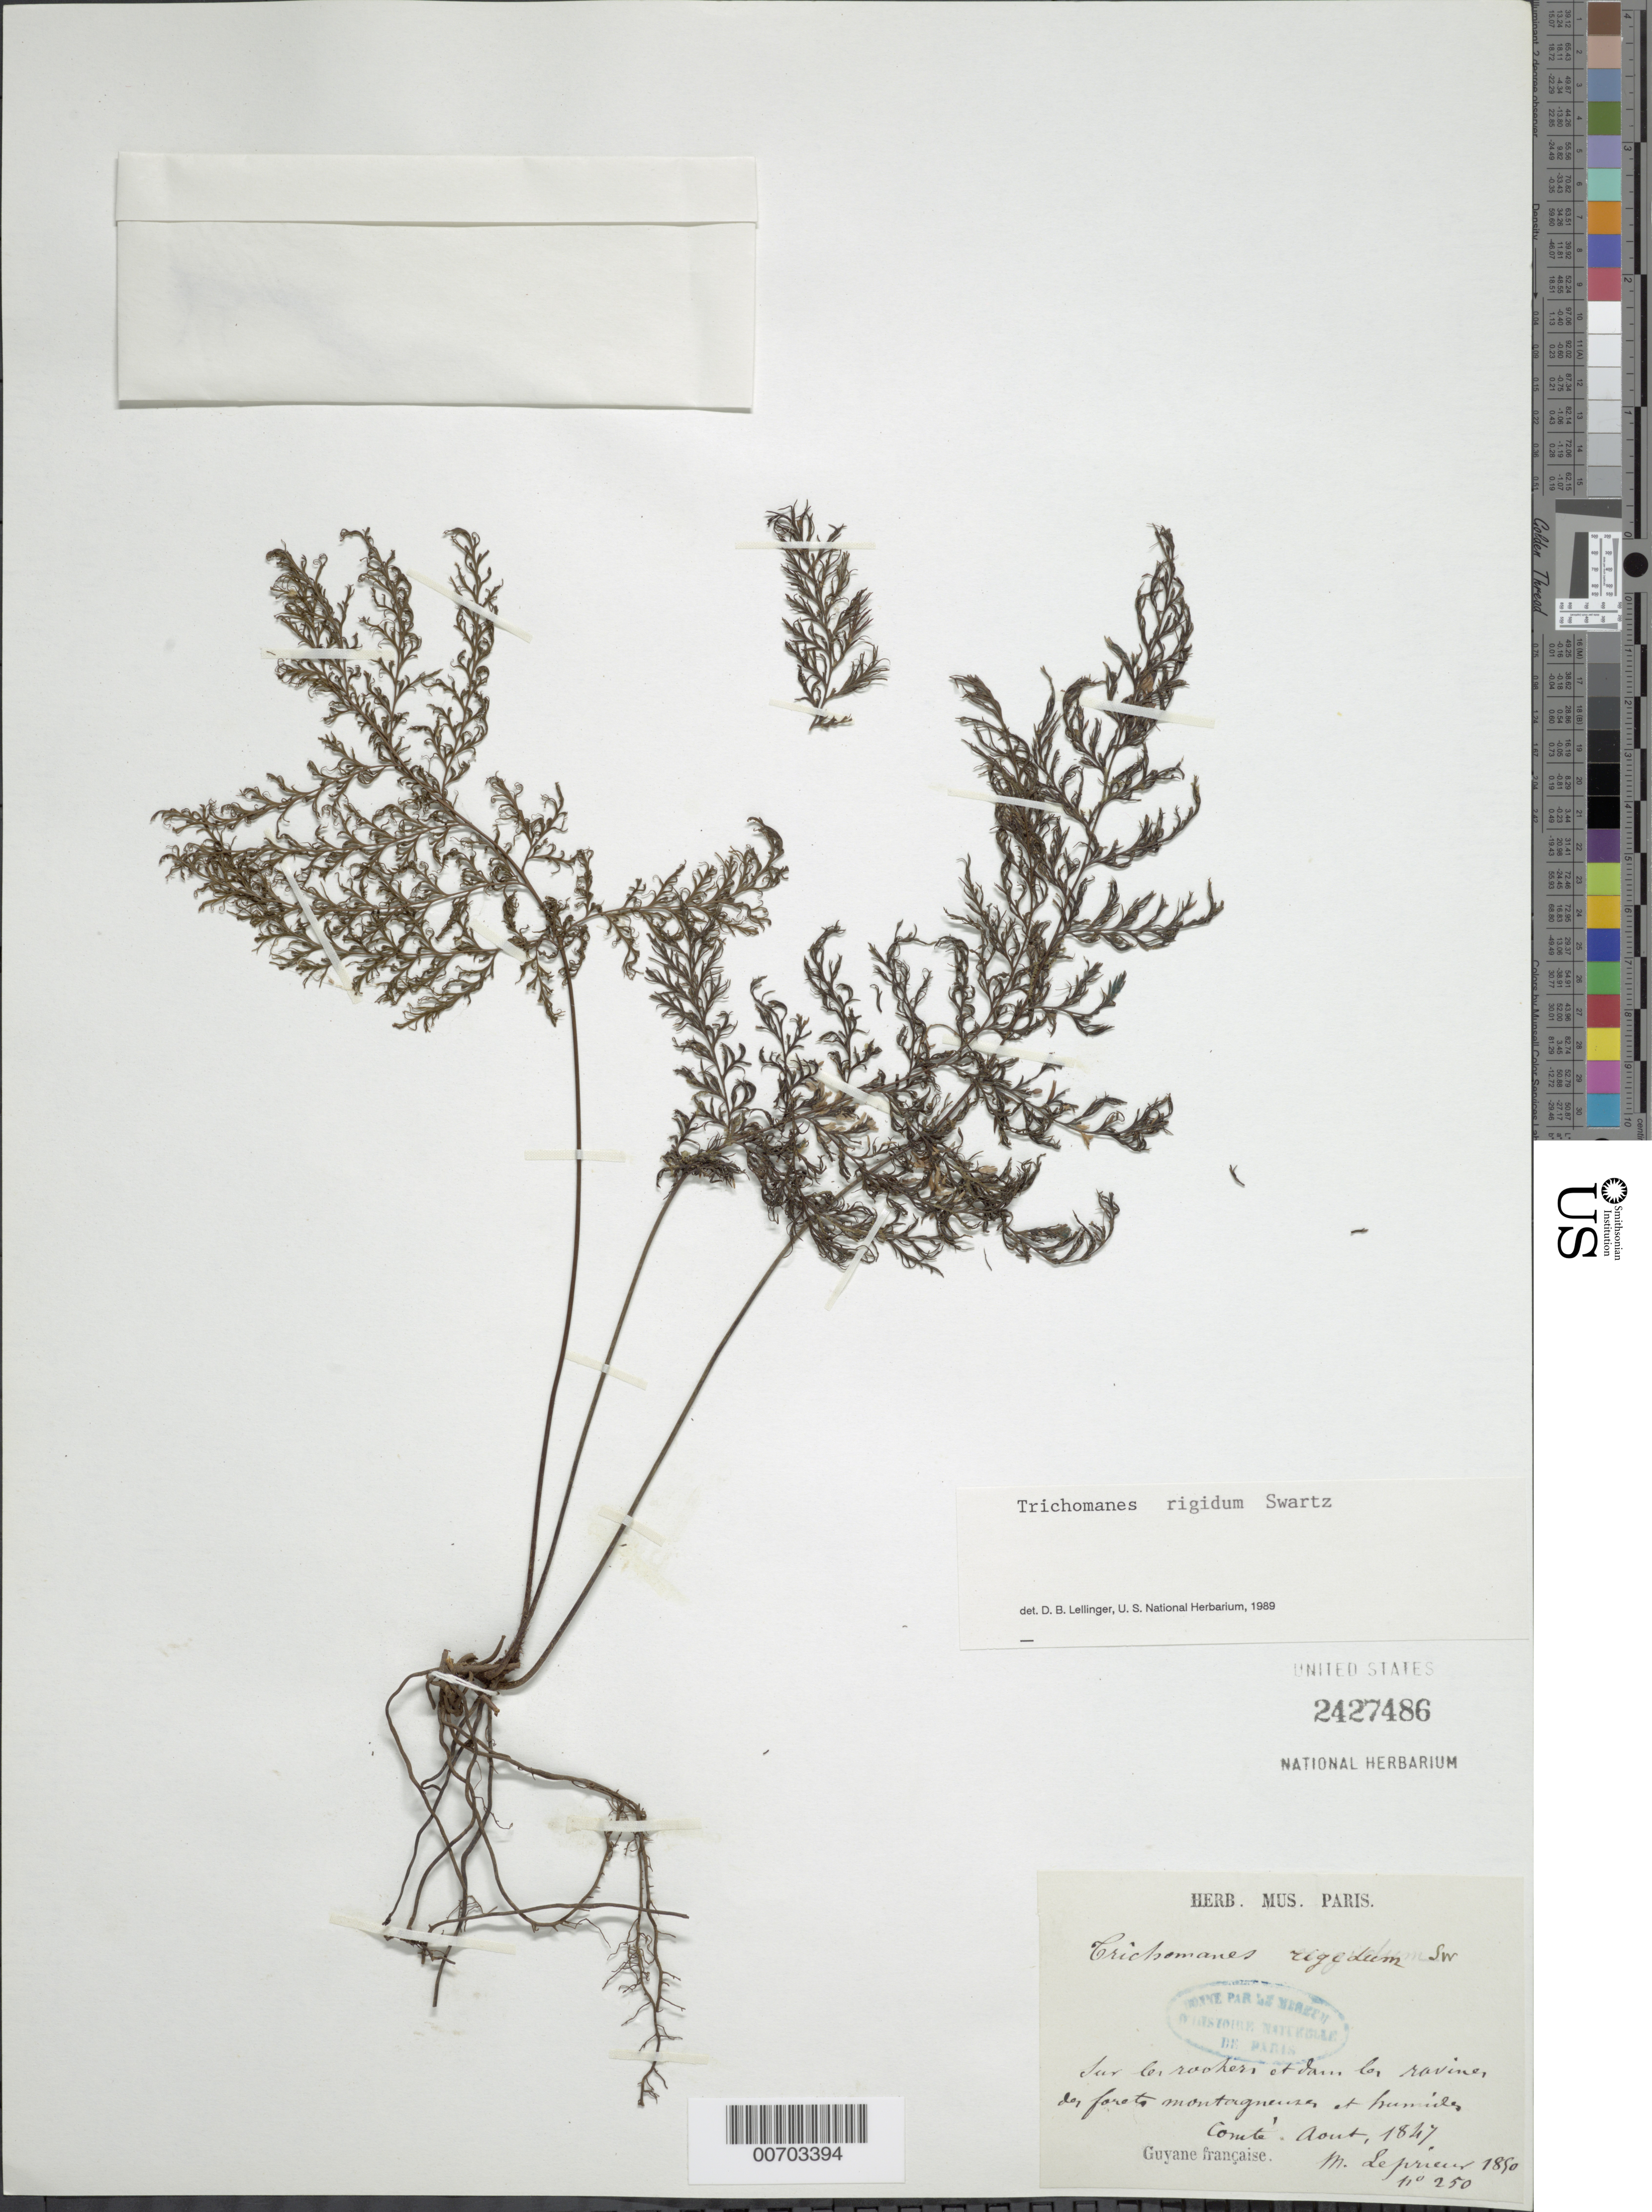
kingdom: Plantae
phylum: Tracheophyta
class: Polypodiopsida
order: Hymenophyllales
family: Hymenophyllaceae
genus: Abrodictyum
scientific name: Abrodictyum rigidum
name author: (Sw.) Ebihara & Dubuisson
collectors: F. M. R. Leprieur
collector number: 250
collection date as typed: August 1847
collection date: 1847-08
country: French Guiana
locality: Comte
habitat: On rocks and wet ravine forest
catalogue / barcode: US 2427486